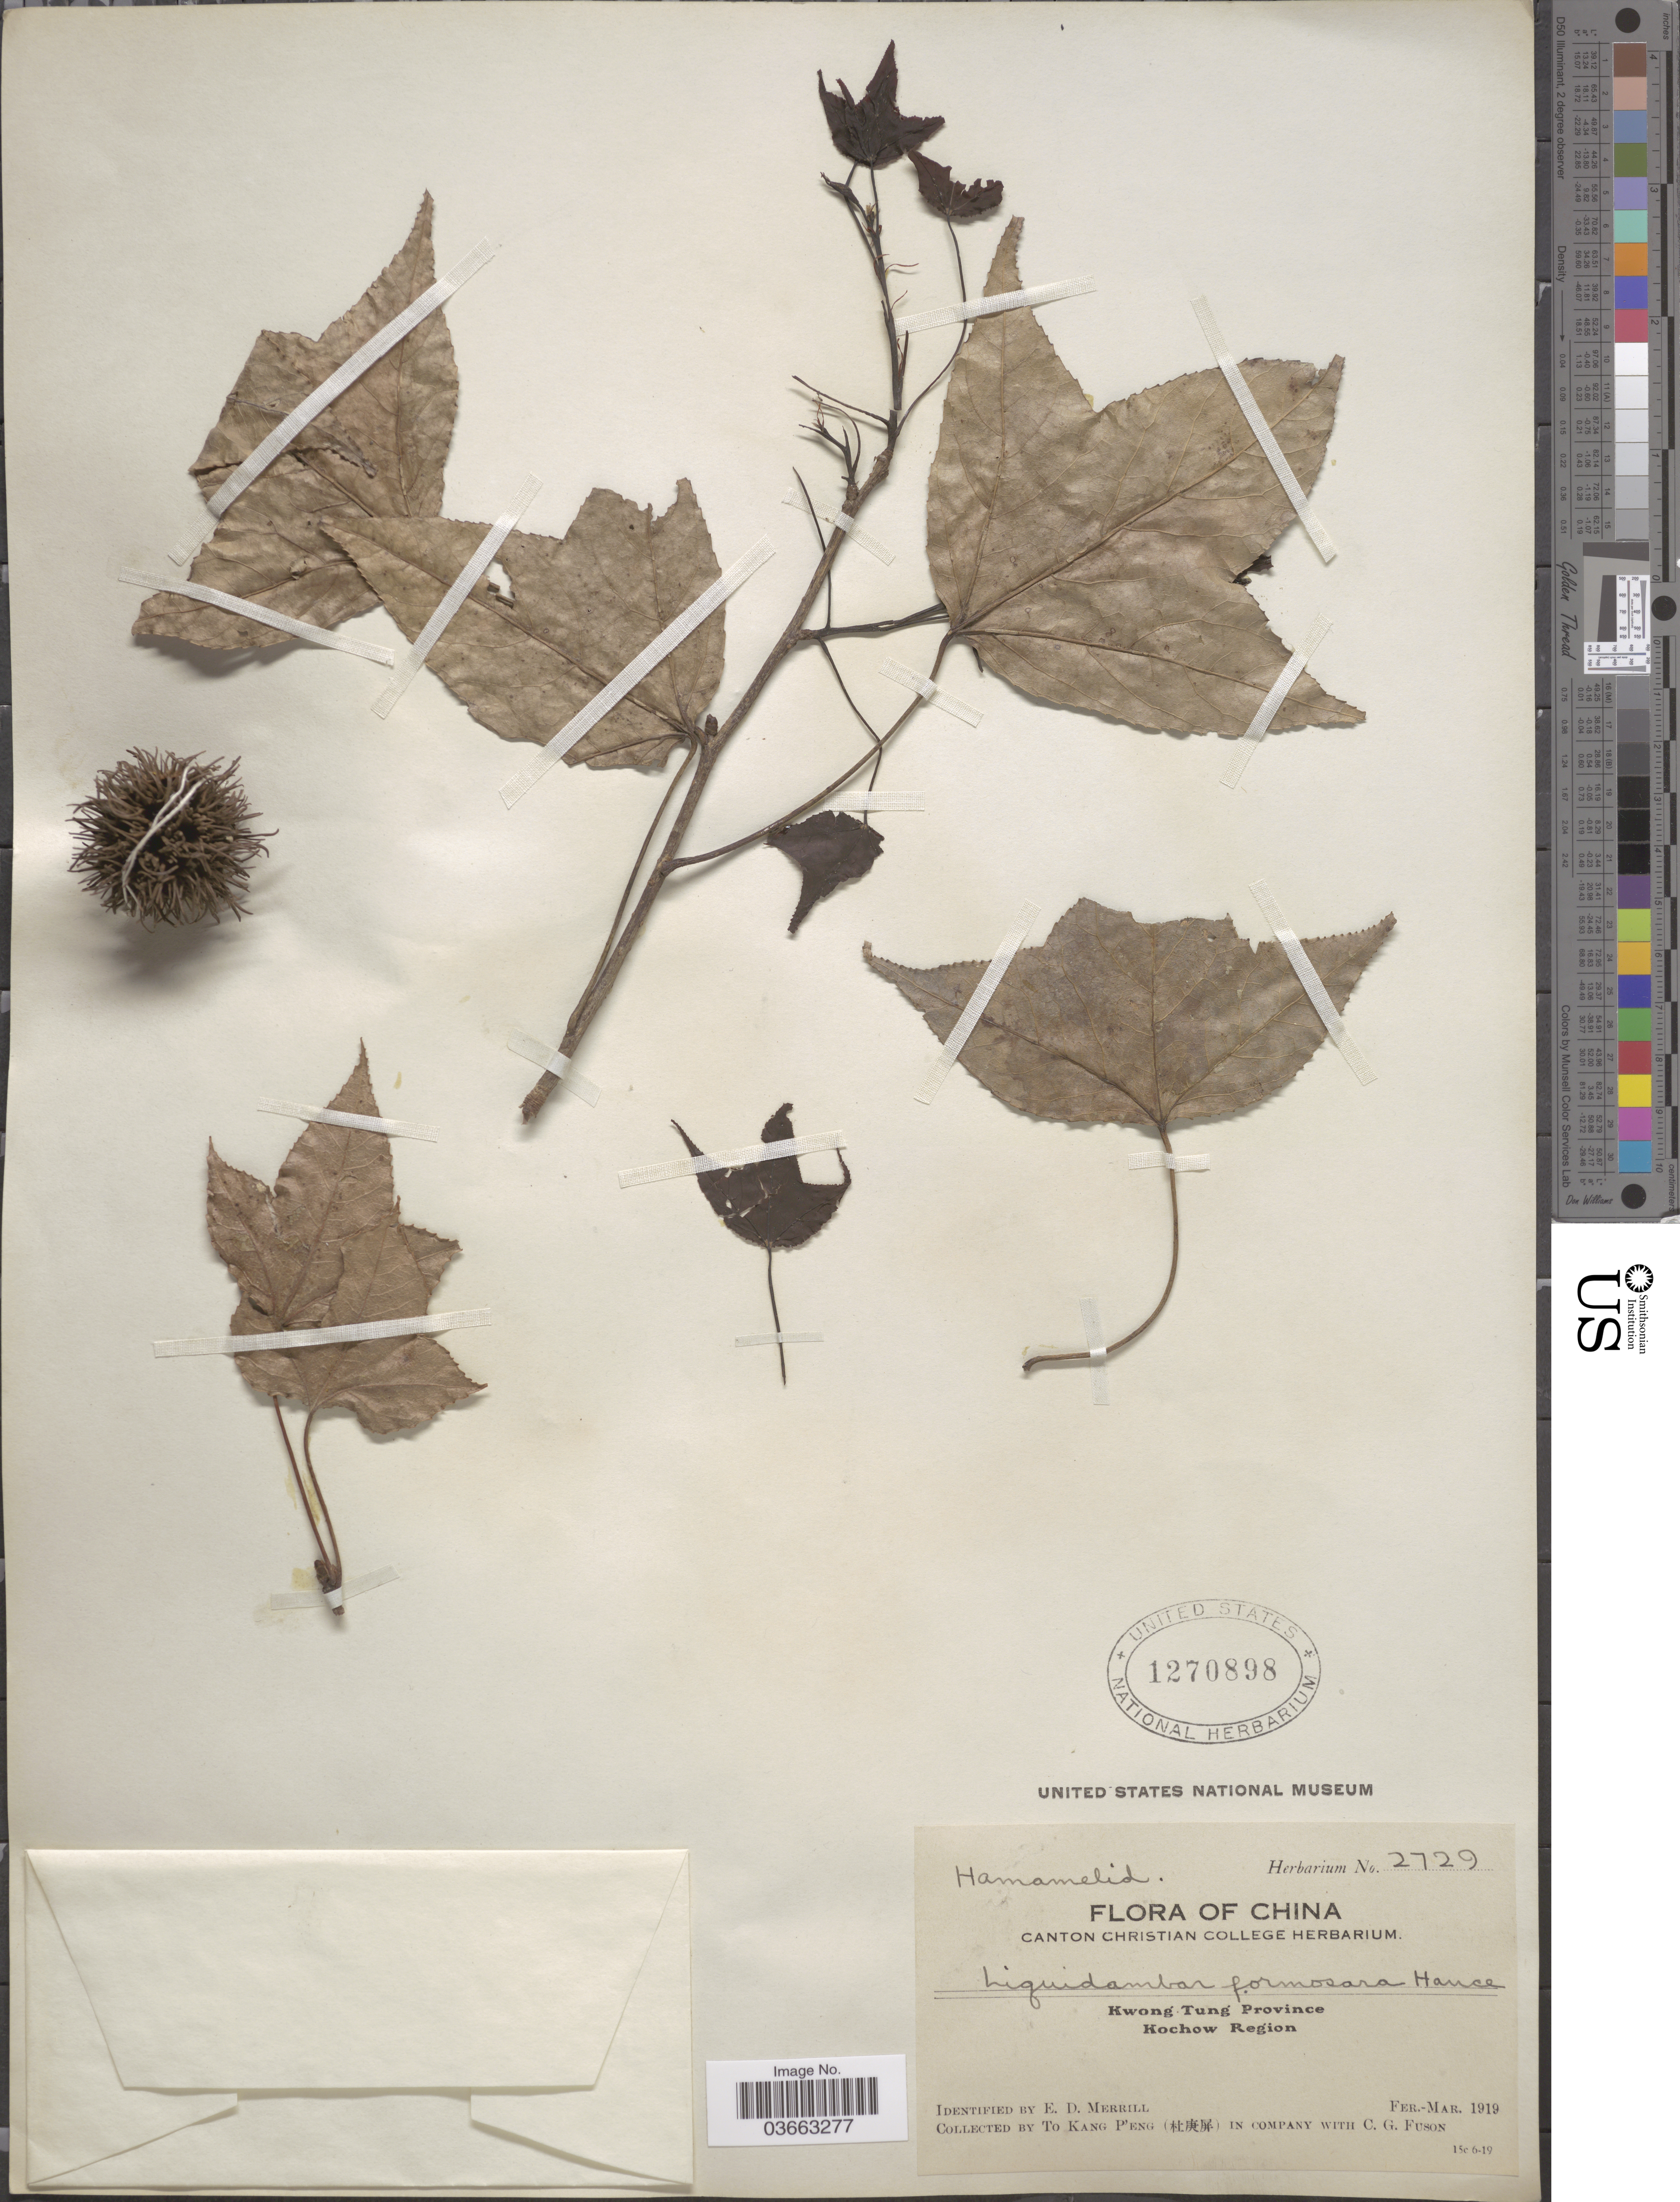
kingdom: Plantae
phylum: Tracheophyta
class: Magnoliopsida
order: Saxifragales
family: Altingiaceae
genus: Liquidambar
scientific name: Liquidambar formosana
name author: Hance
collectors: To Kang P'eng & C. Fuson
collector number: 2729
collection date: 1919-02/1919-03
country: China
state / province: Guangdong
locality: Kwong Tung Province. Kochow Region.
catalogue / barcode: US 1270898